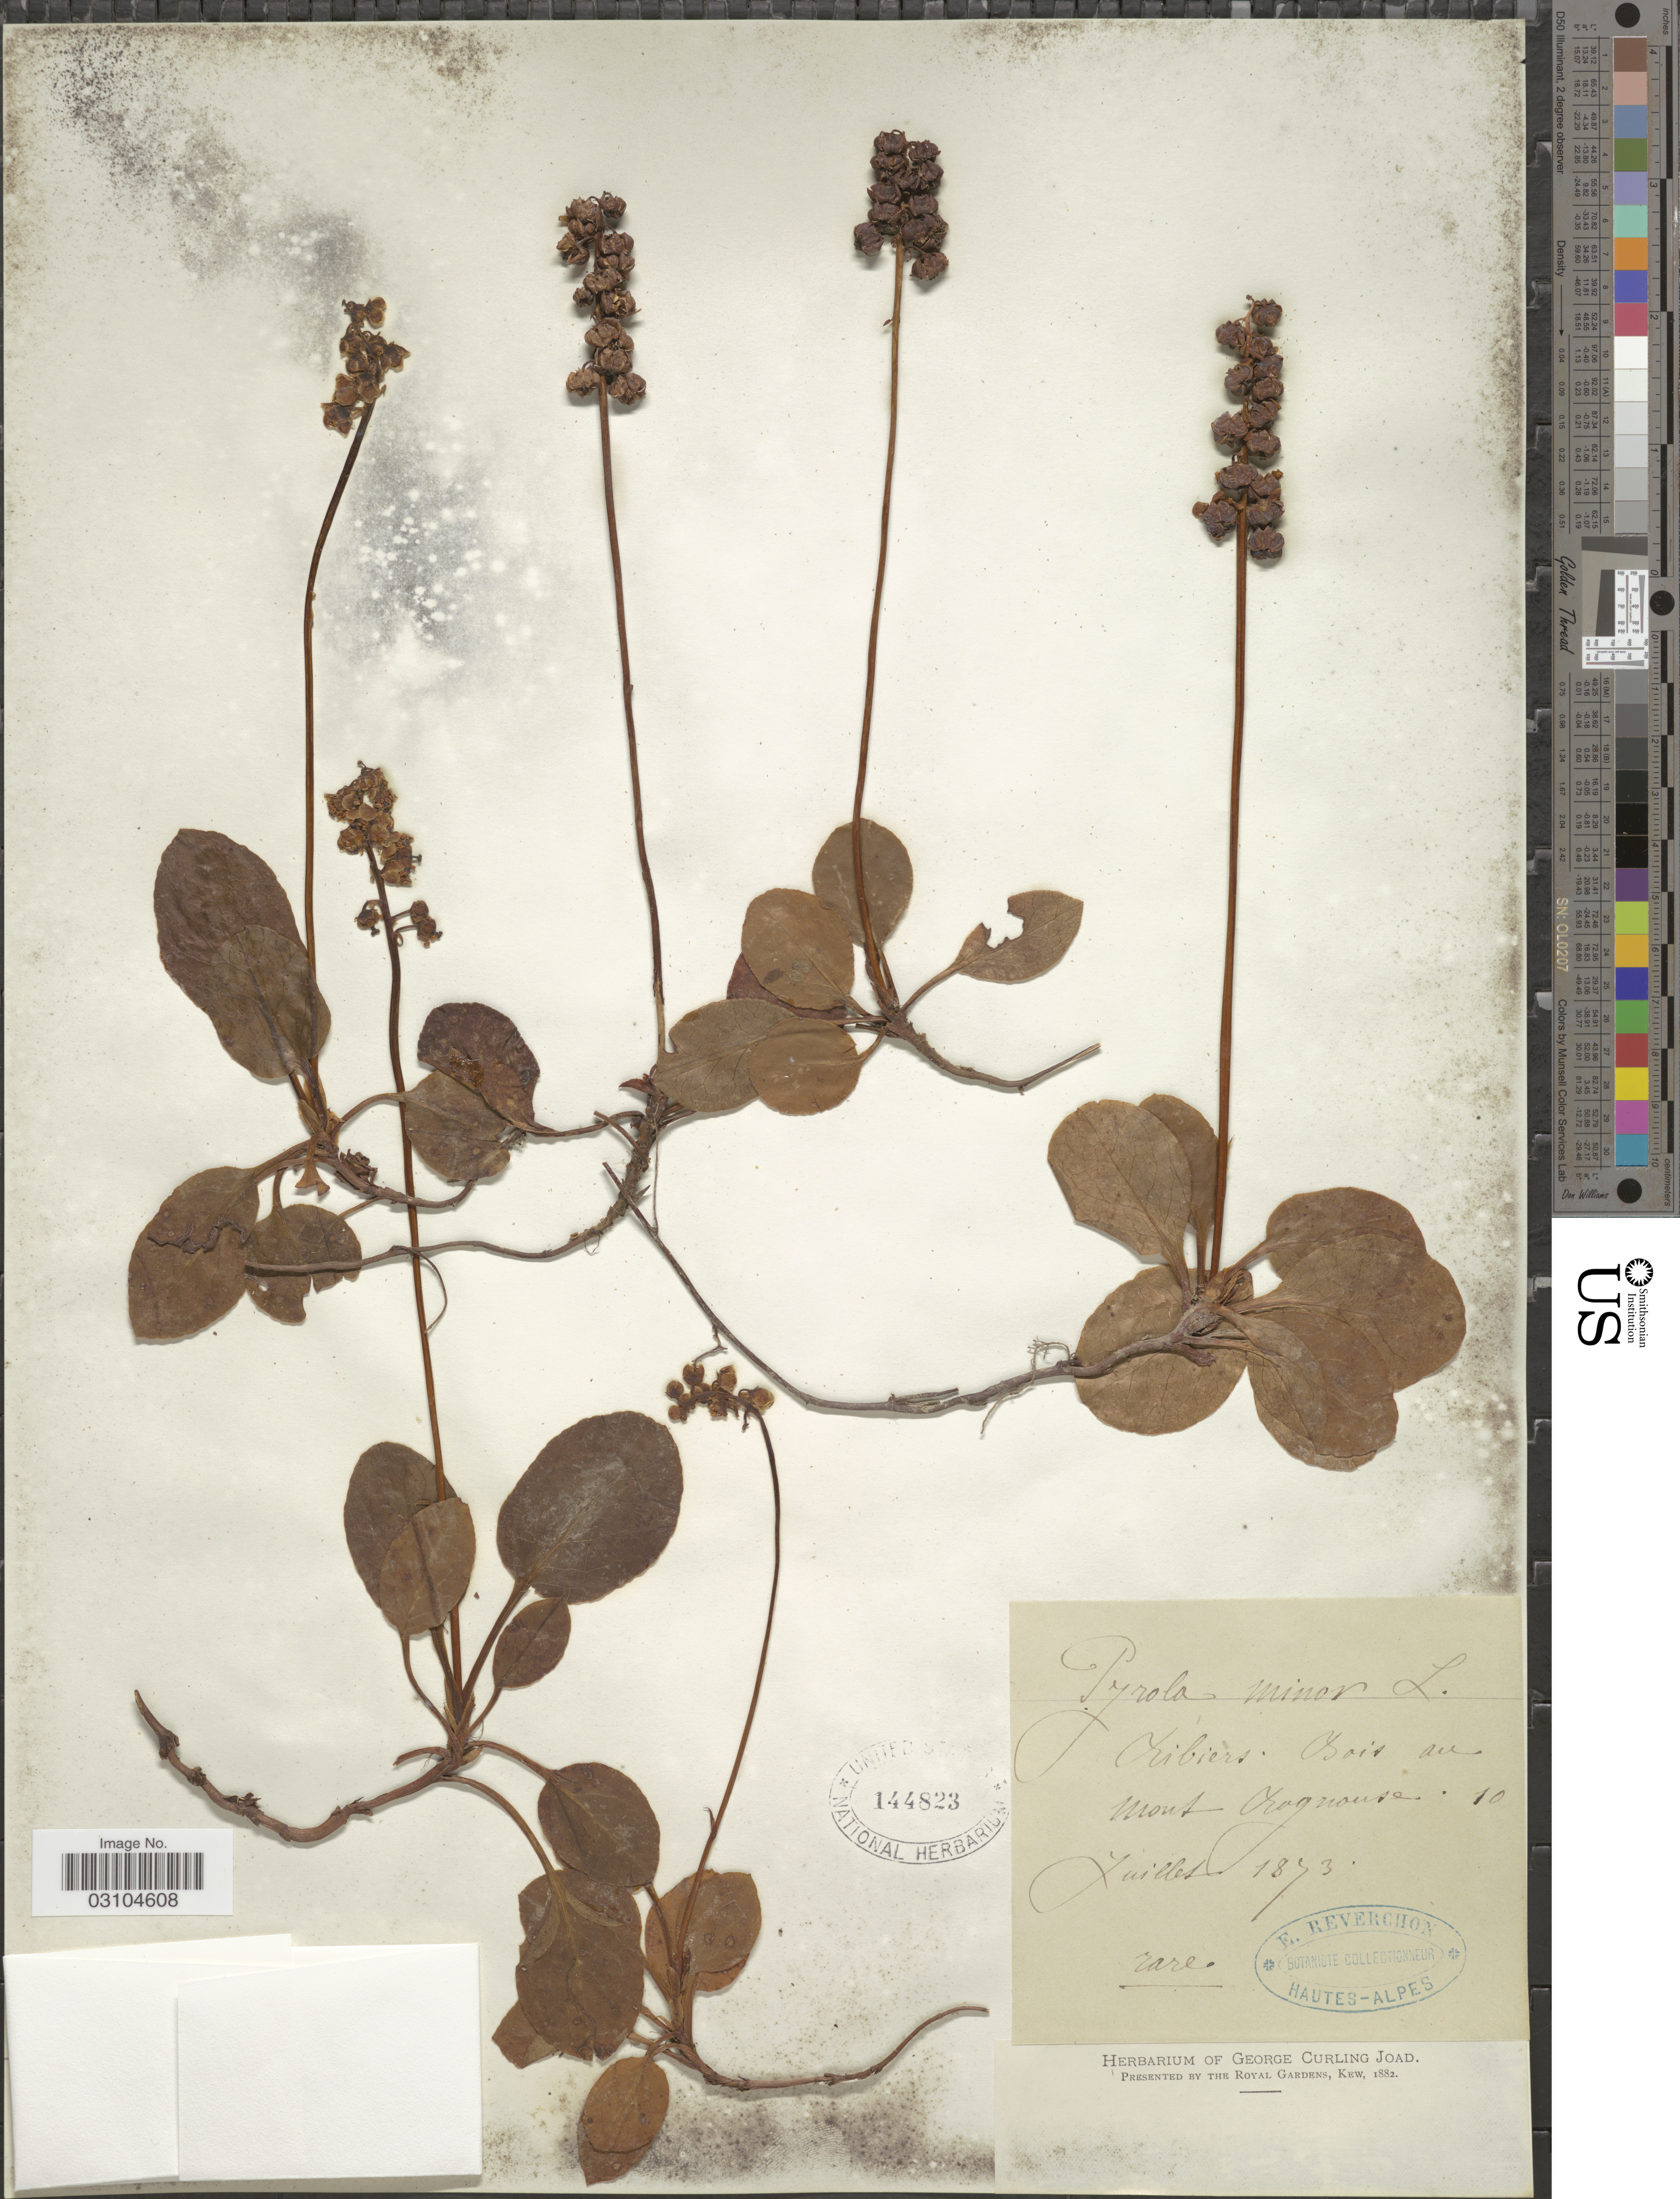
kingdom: Plantae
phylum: Tracheophyta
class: Magnoliopsida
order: Ericales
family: Ericaceae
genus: Pyrola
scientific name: Pyrola minor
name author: L.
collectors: E. Reverchon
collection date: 1873-07-10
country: France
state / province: Provence-Alpes-Côte d'Azur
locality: Ribiers, bois au Mont Rognouse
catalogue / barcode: US 144823